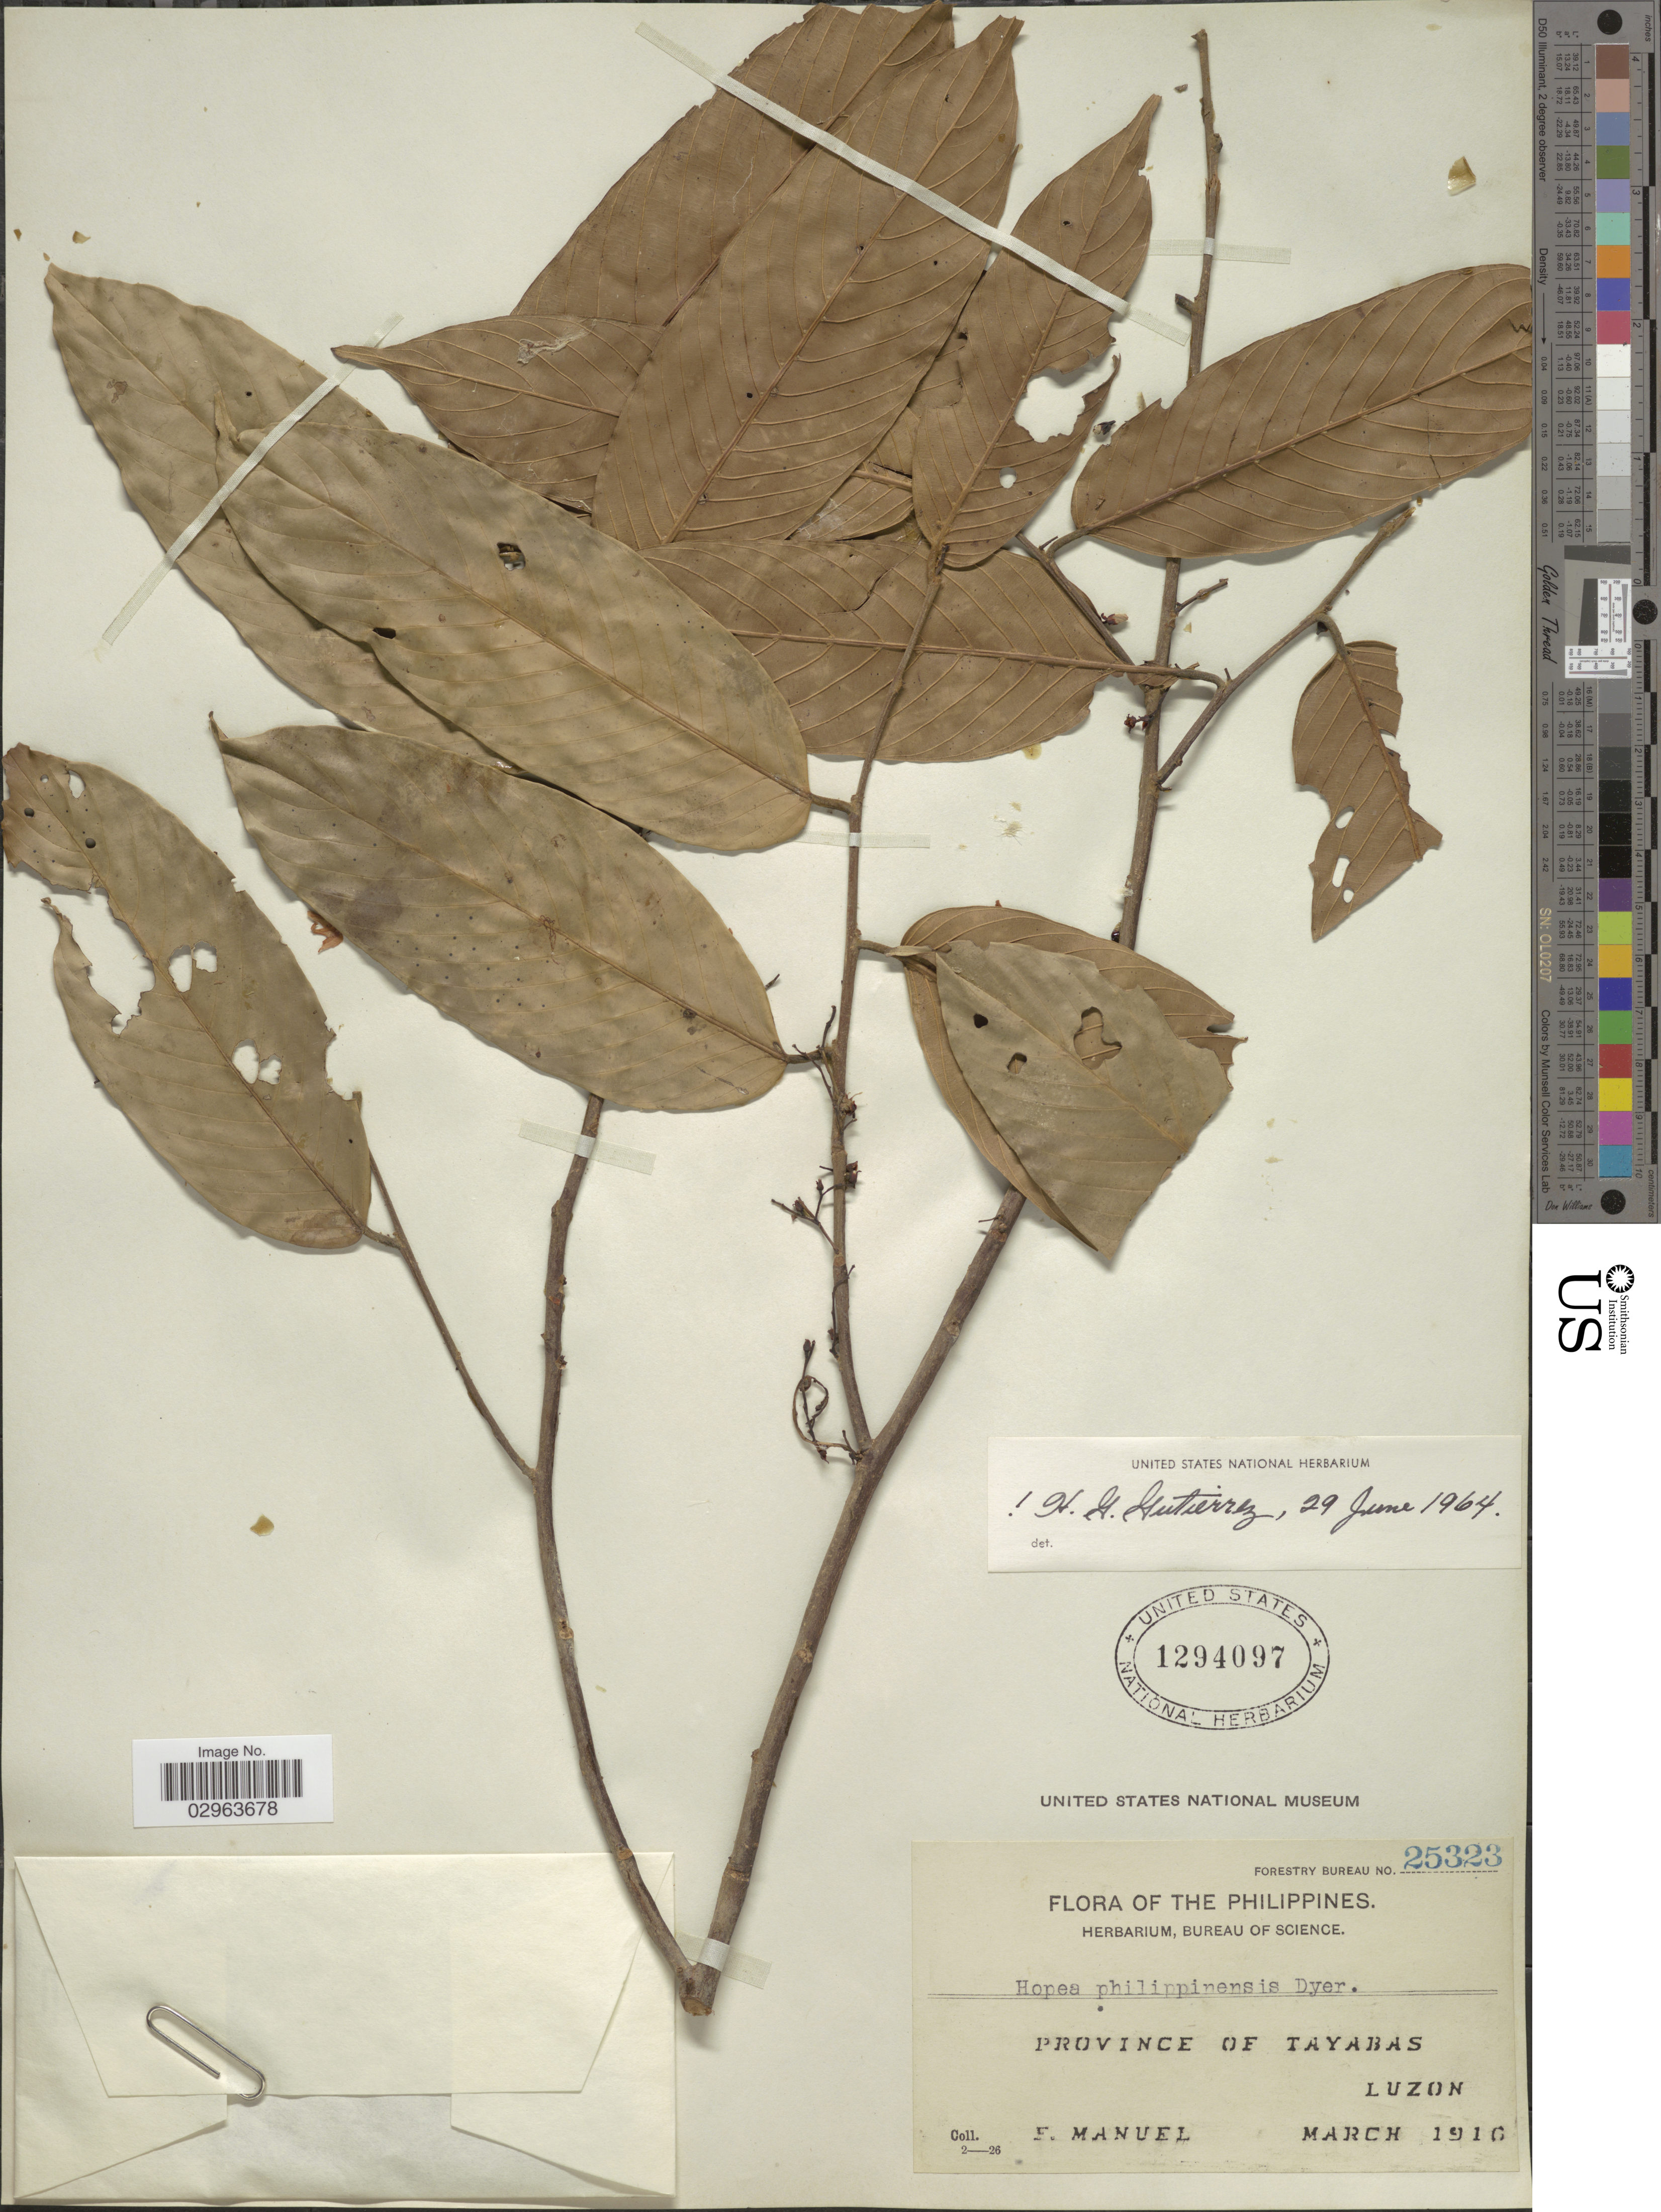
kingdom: Plantae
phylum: Tracheophyta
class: Magnoliopsida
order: Malvales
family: Dipterocarpaceae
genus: Hopea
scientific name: Hopea philippinensis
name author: Dyer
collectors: F. Manuel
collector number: Forestry Bureau 25323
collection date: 1910-03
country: Philippines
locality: Province of Tayabas, Luzon.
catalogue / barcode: US 1294097